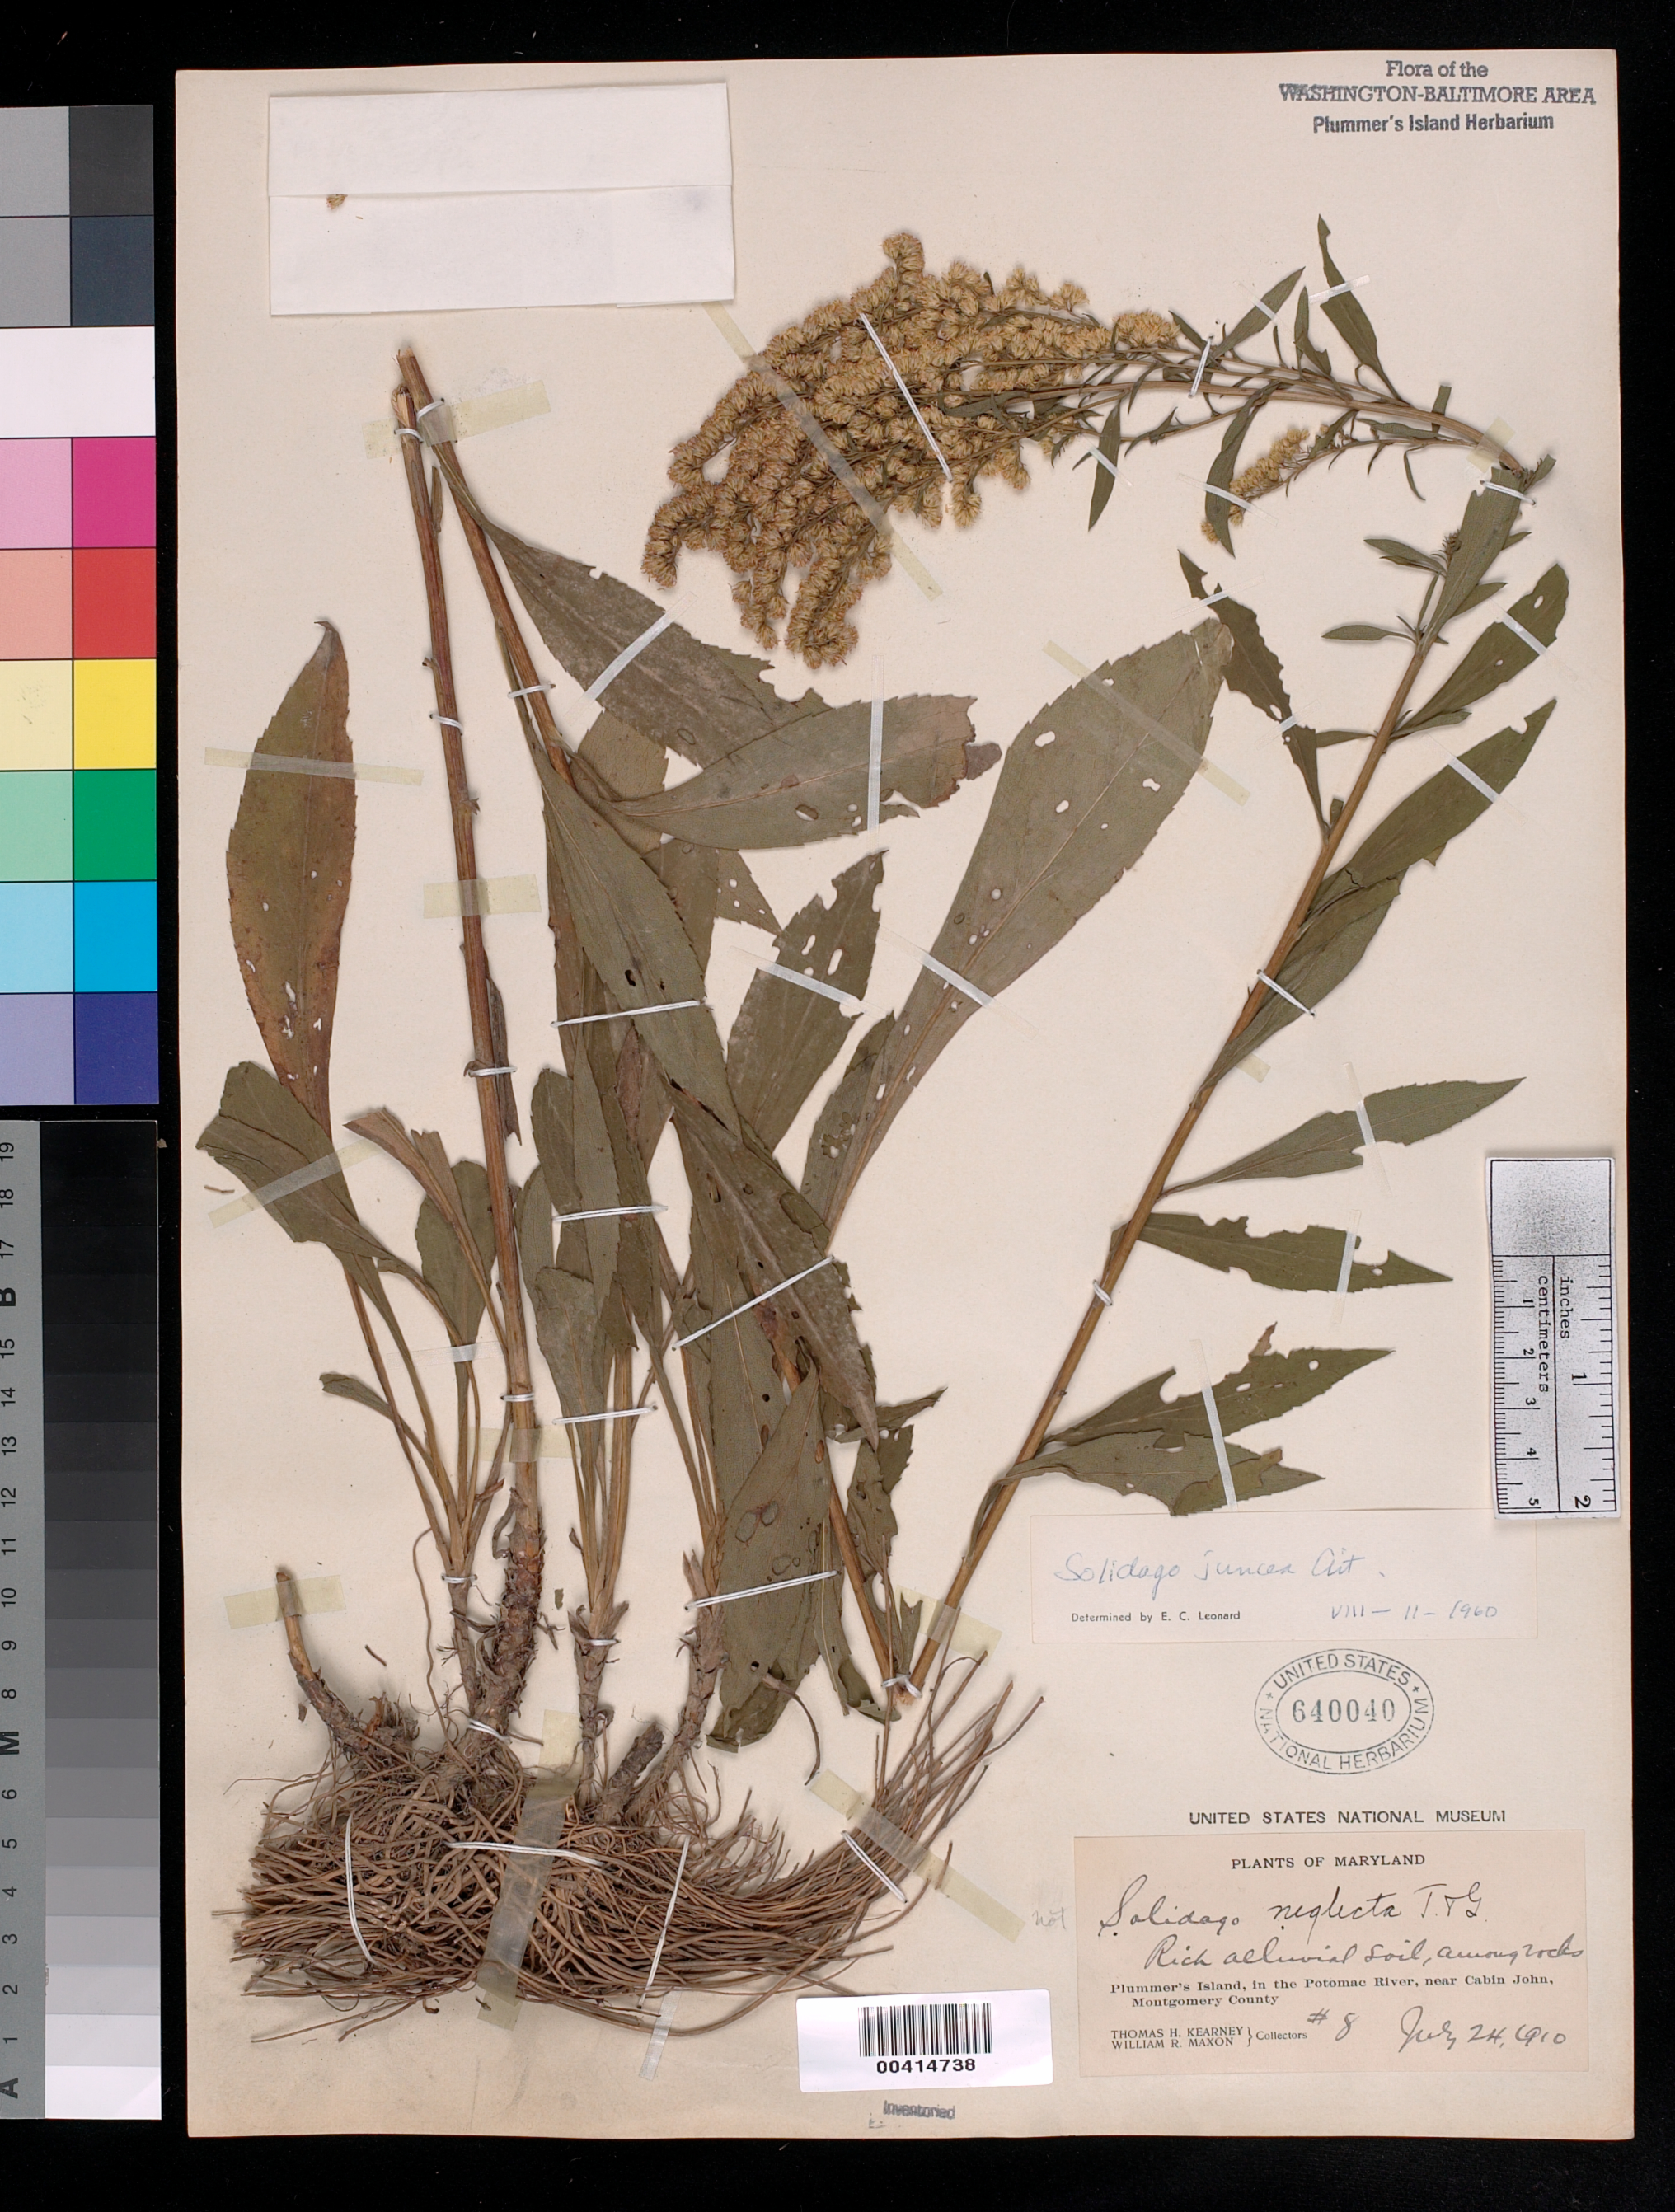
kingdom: Plantae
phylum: Tracheophyta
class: Magnoliopsida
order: Asterales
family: Asteraceae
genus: Solidago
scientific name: Solidago juncea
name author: Aiton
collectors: T. H. Kearney & W. R. Maxon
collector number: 8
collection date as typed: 24 Jul 1910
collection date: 1910-07-24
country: United States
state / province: Maryland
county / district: Montgomery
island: Plummers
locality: Plummer's Island C. & O. Canal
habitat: Rich alluvial soil, among rocks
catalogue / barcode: US 640040